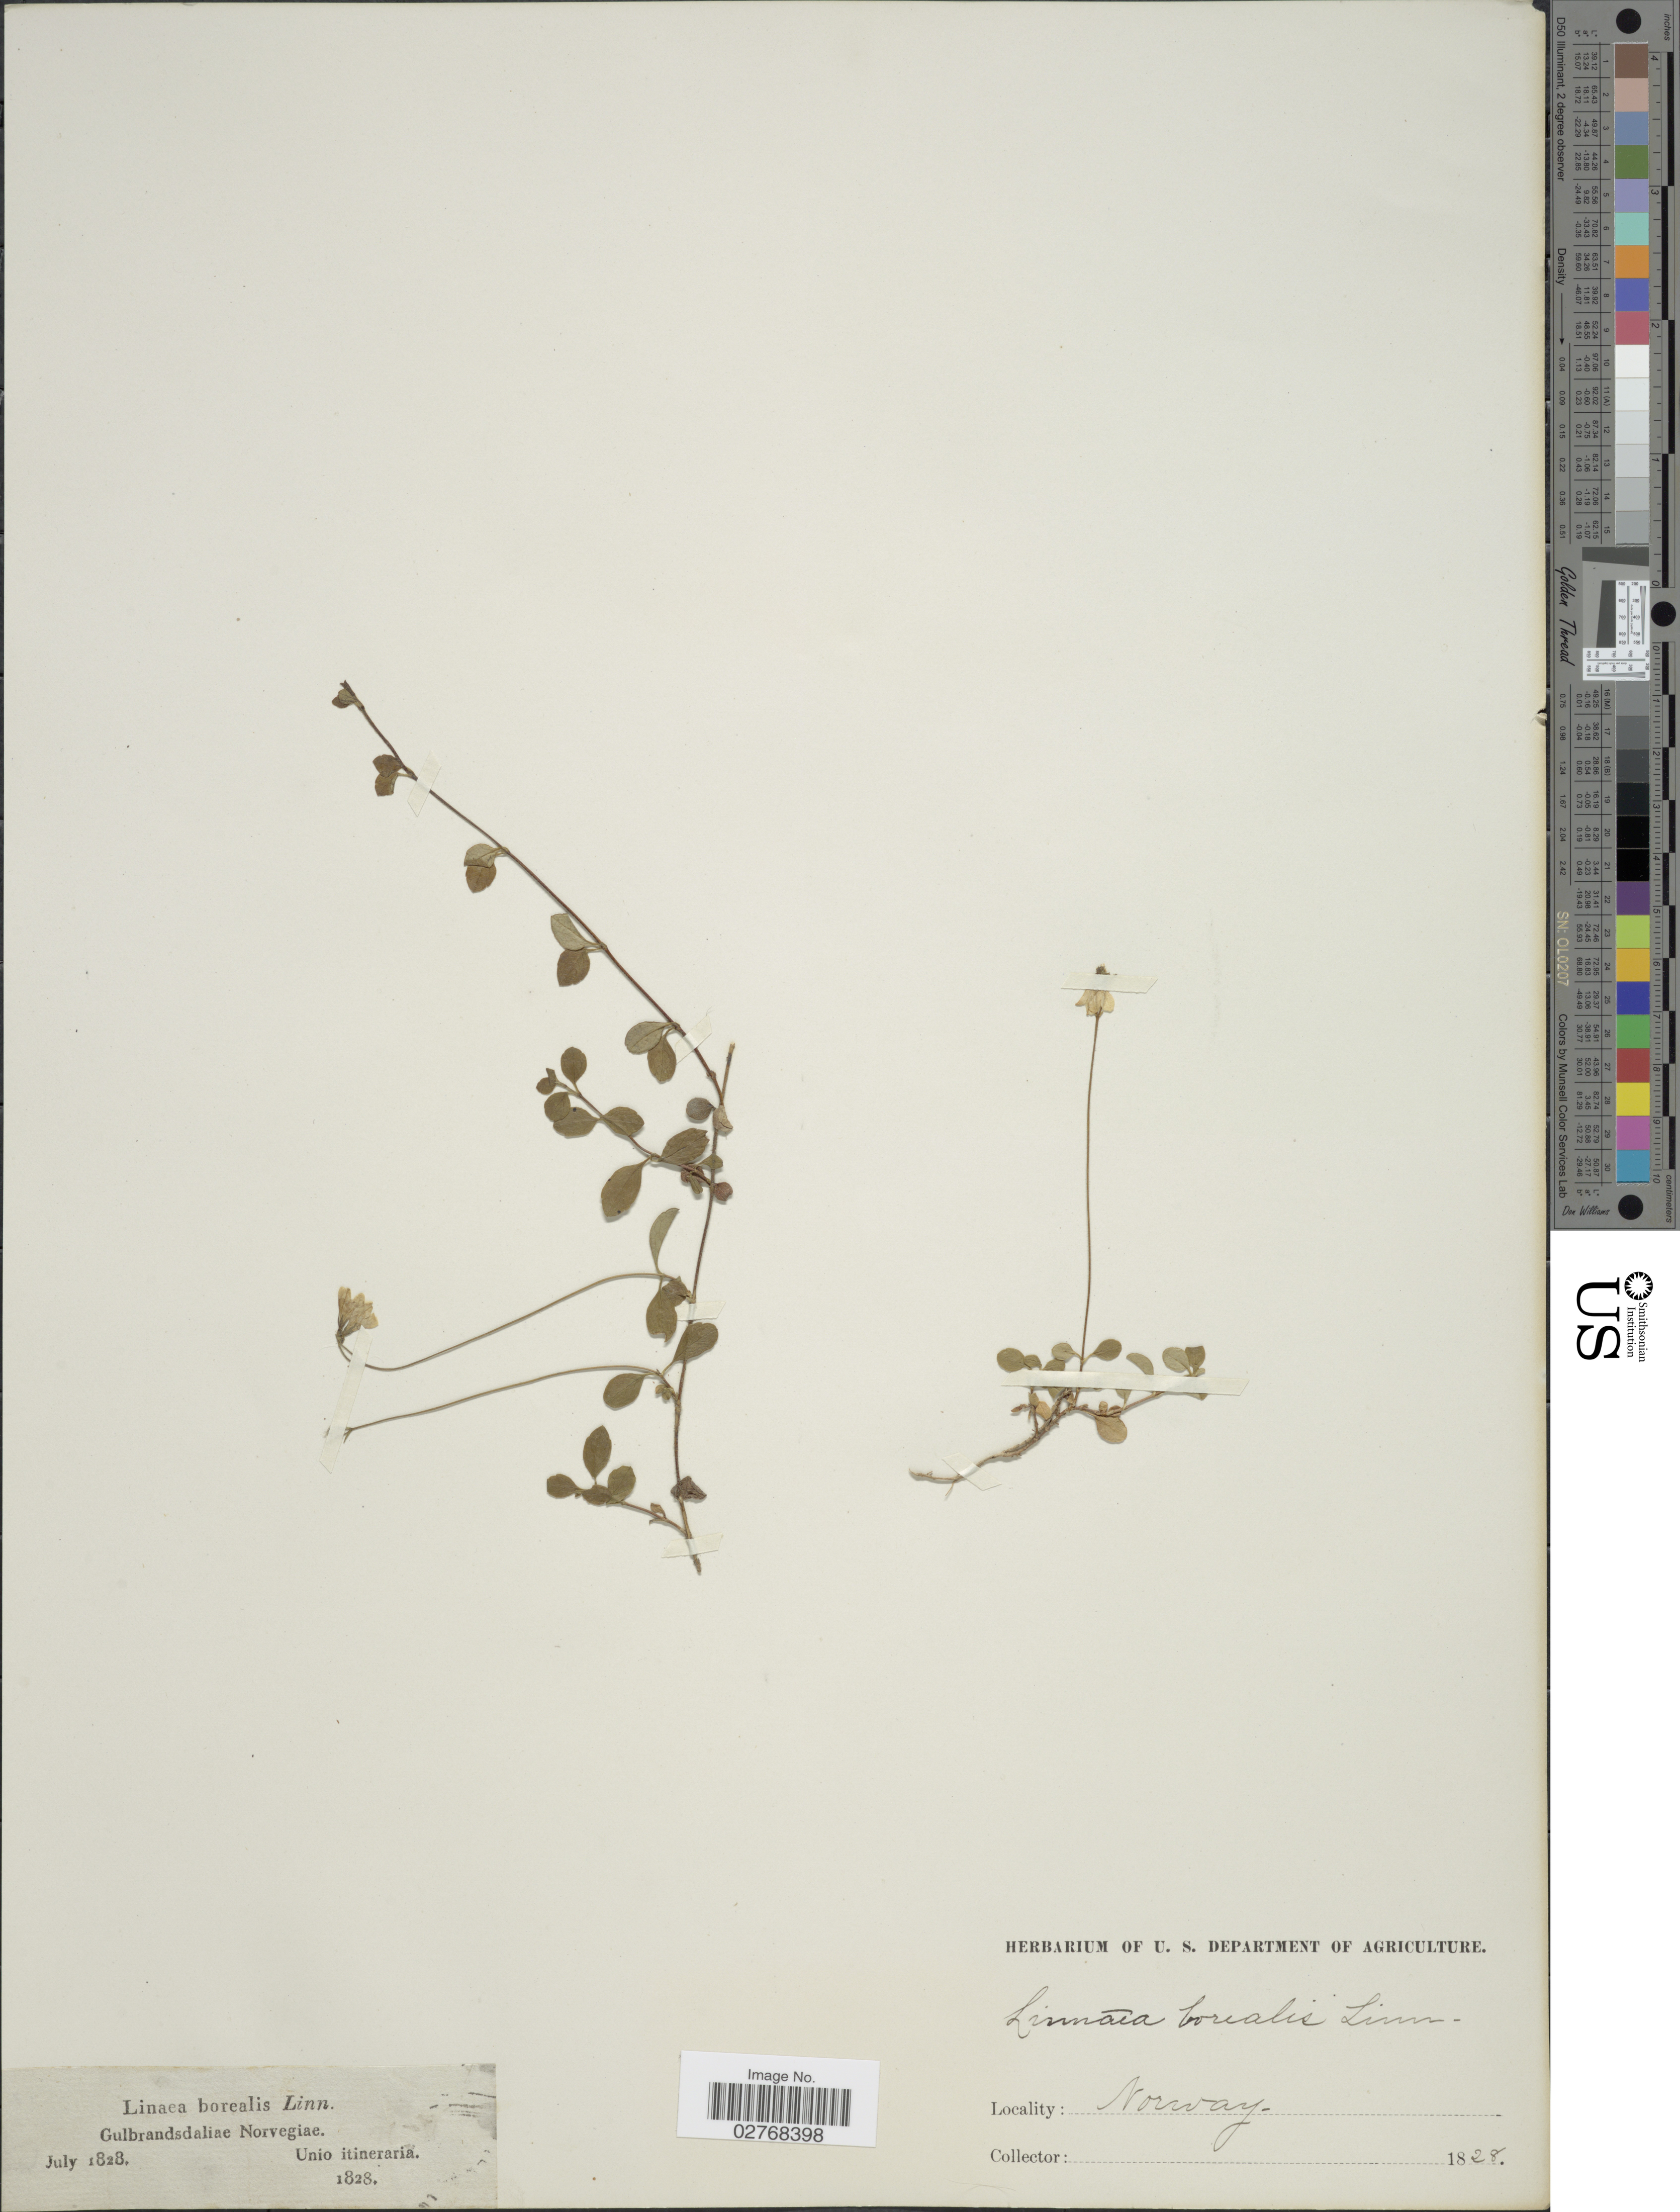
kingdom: Plantae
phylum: Tracheophyta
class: Magnoliopsida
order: Dipsacales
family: Caprifoliaceae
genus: Linnaea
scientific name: Linnaea borealis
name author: L.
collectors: ex herb. U. S. Department of Agriculture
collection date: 1828-07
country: Norway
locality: Gulbrandsdaliae Norvegiae